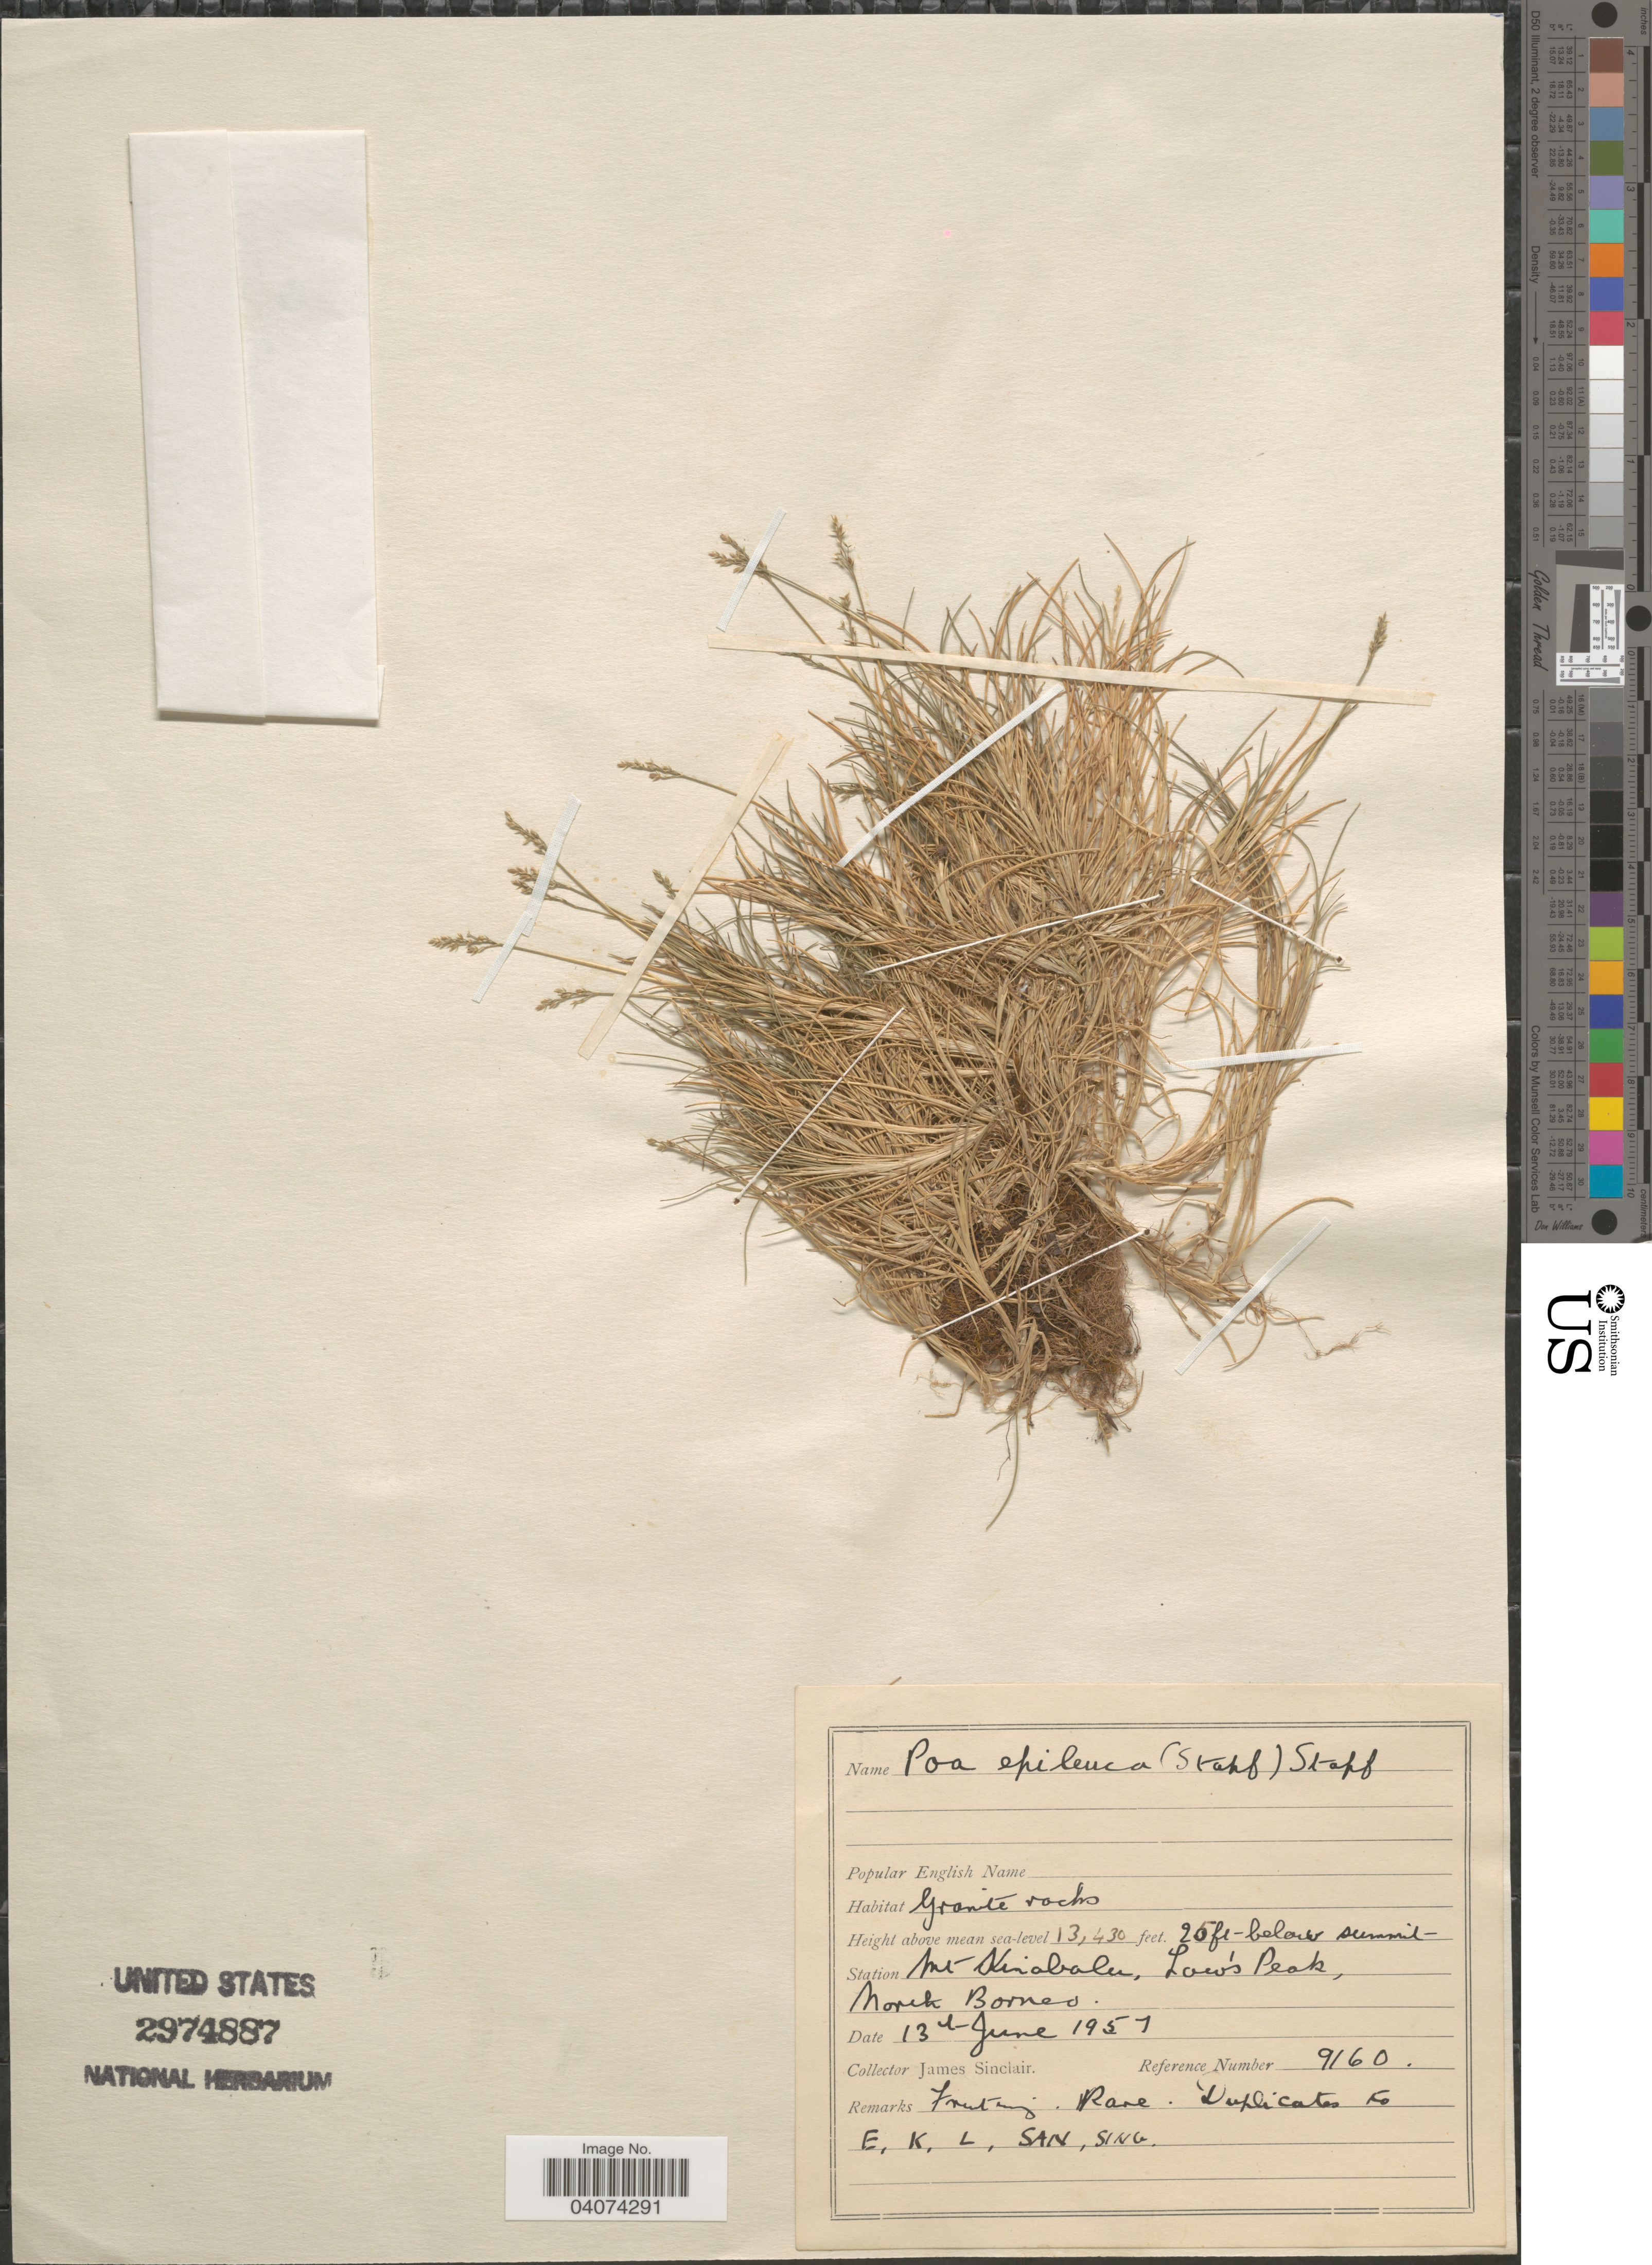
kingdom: Plantae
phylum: Tracheophyta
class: Liliopsida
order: Poales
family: Poaceae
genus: Poa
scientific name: Poa epileuca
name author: (Stapf) Stapf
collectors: J. Sinclair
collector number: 9160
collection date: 1951-06-13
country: Malaysia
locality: Mt Kinabalu, Low's Peak, North Borneo.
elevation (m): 4093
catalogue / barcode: US 2974887